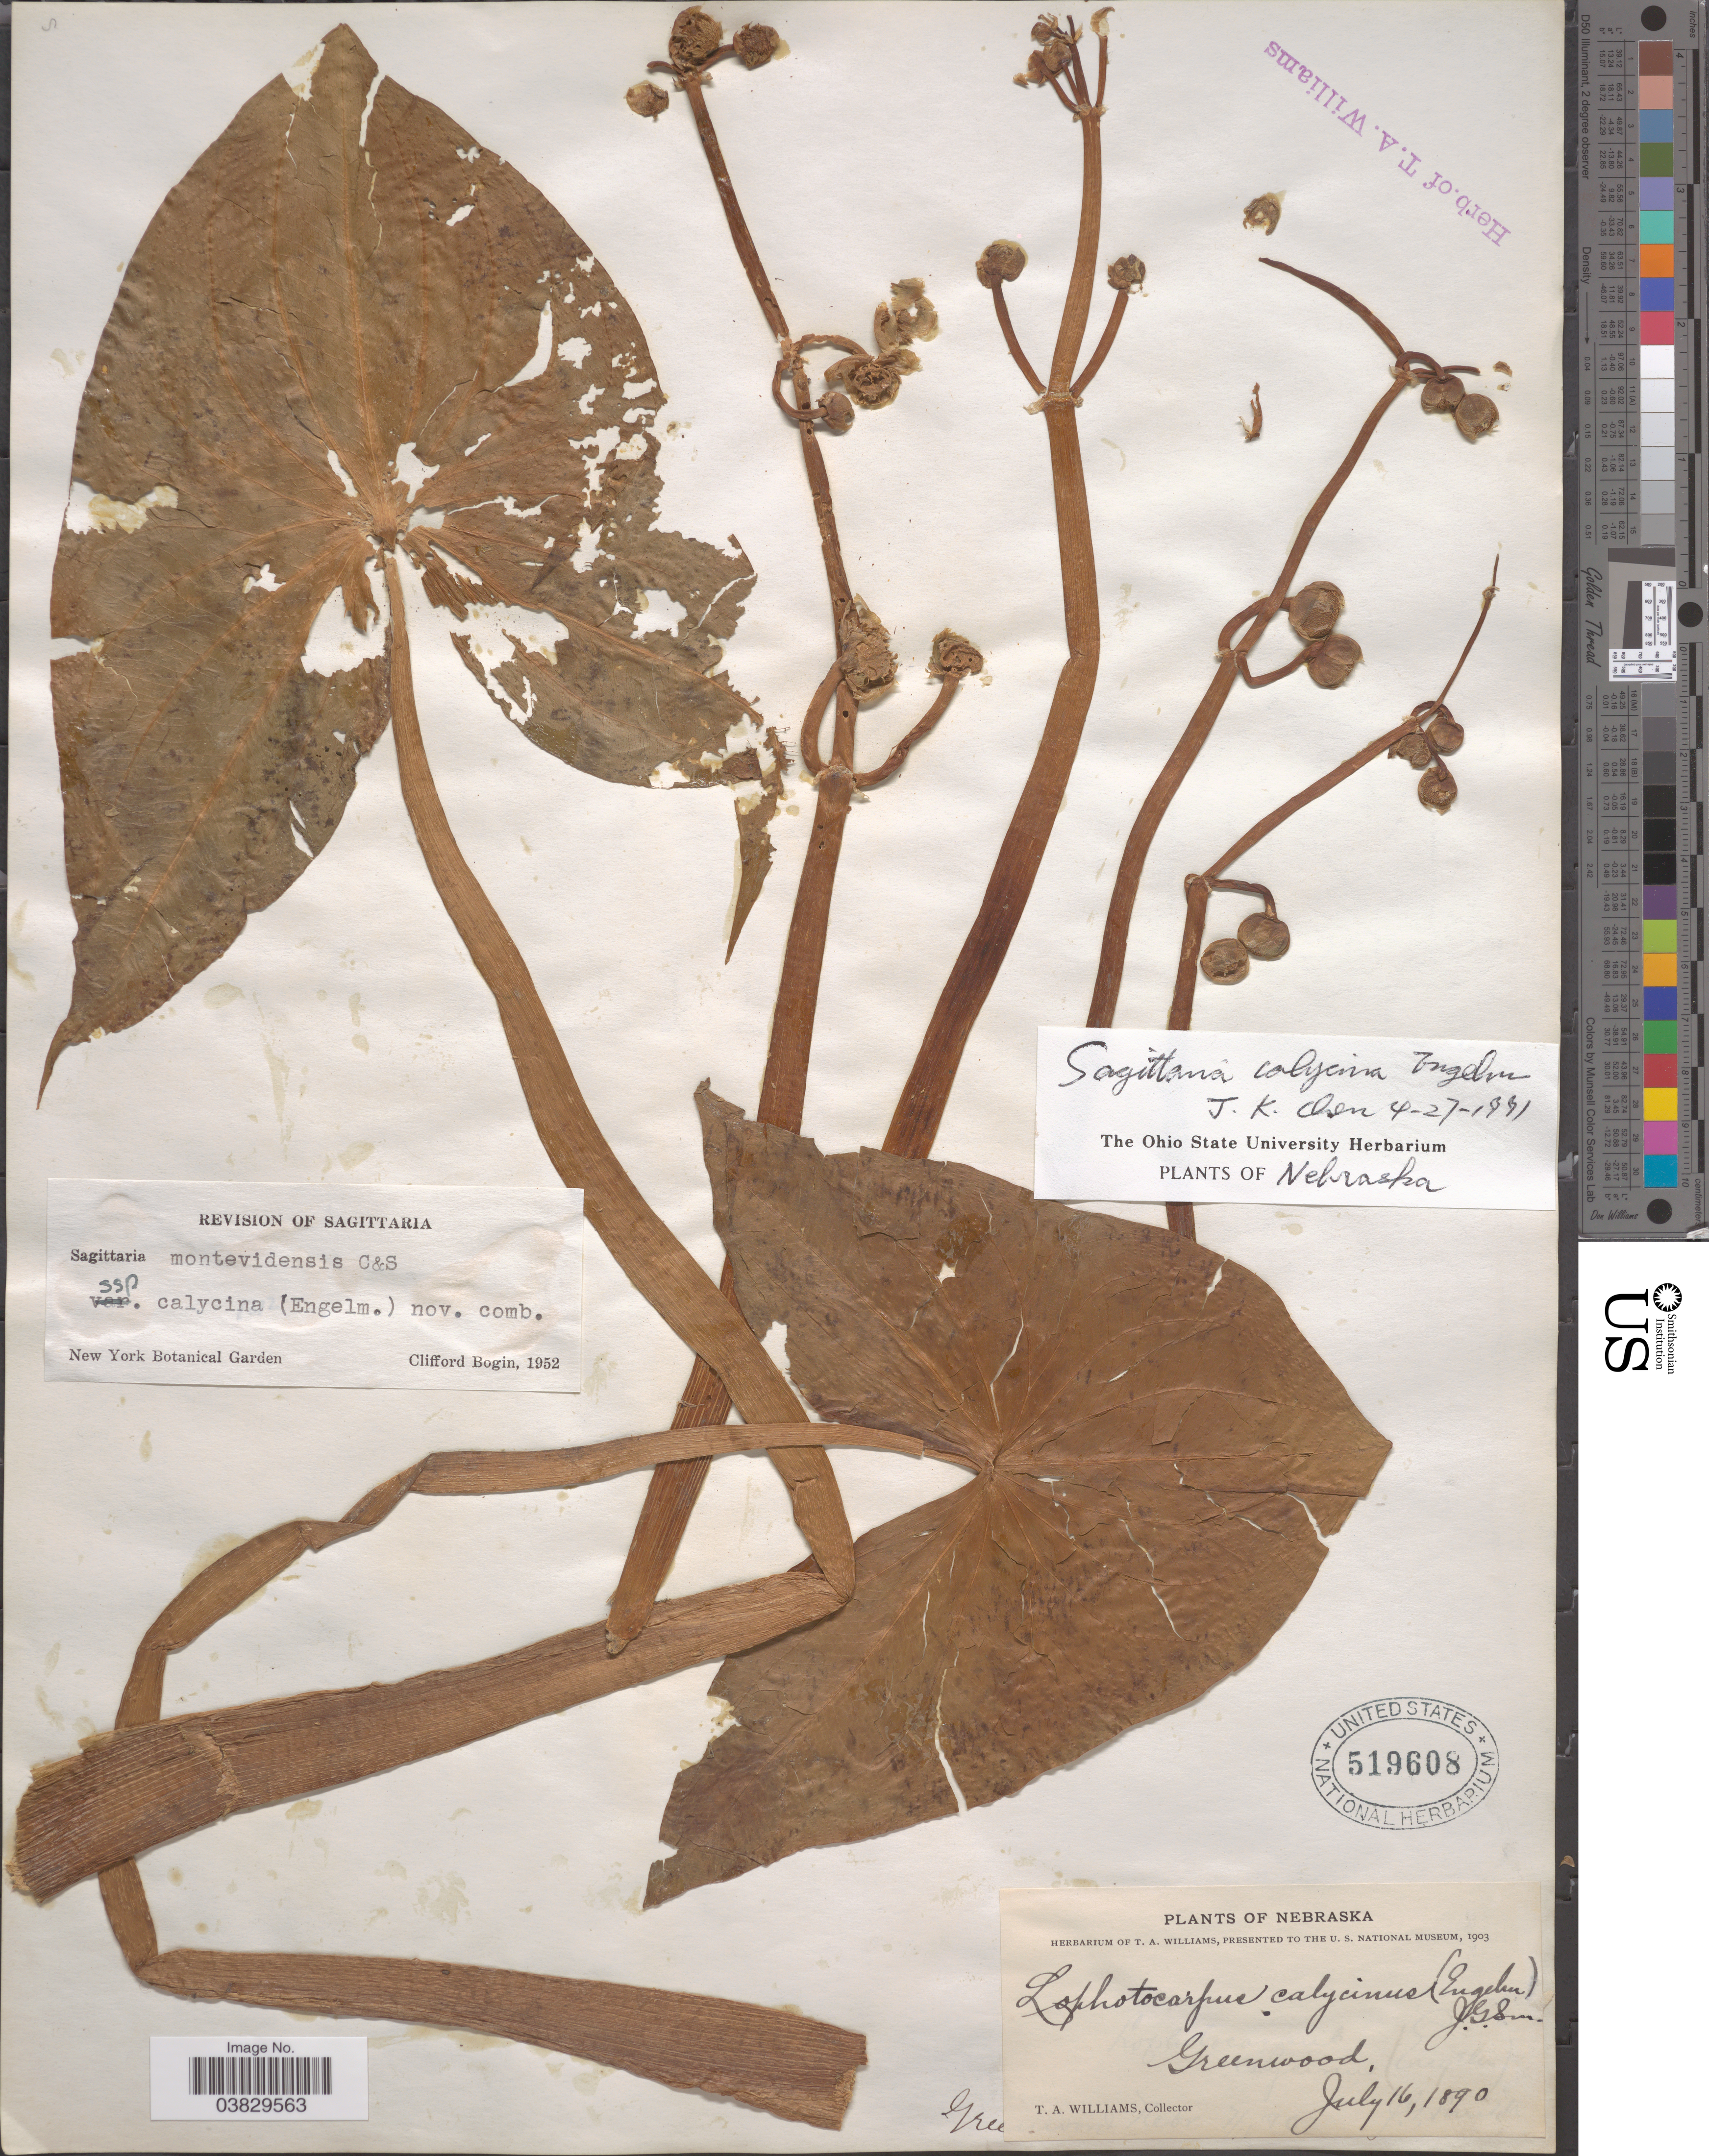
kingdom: Plantae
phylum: Tracheophyta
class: Liliopsida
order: Alismatales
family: Alismataceae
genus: Sagittaria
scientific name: Sagittaria calycina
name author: Engelm.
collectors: T. Williams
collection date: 1890-07-16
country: United States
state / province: Nebraska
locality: Greenwood.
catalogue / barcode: US 519608